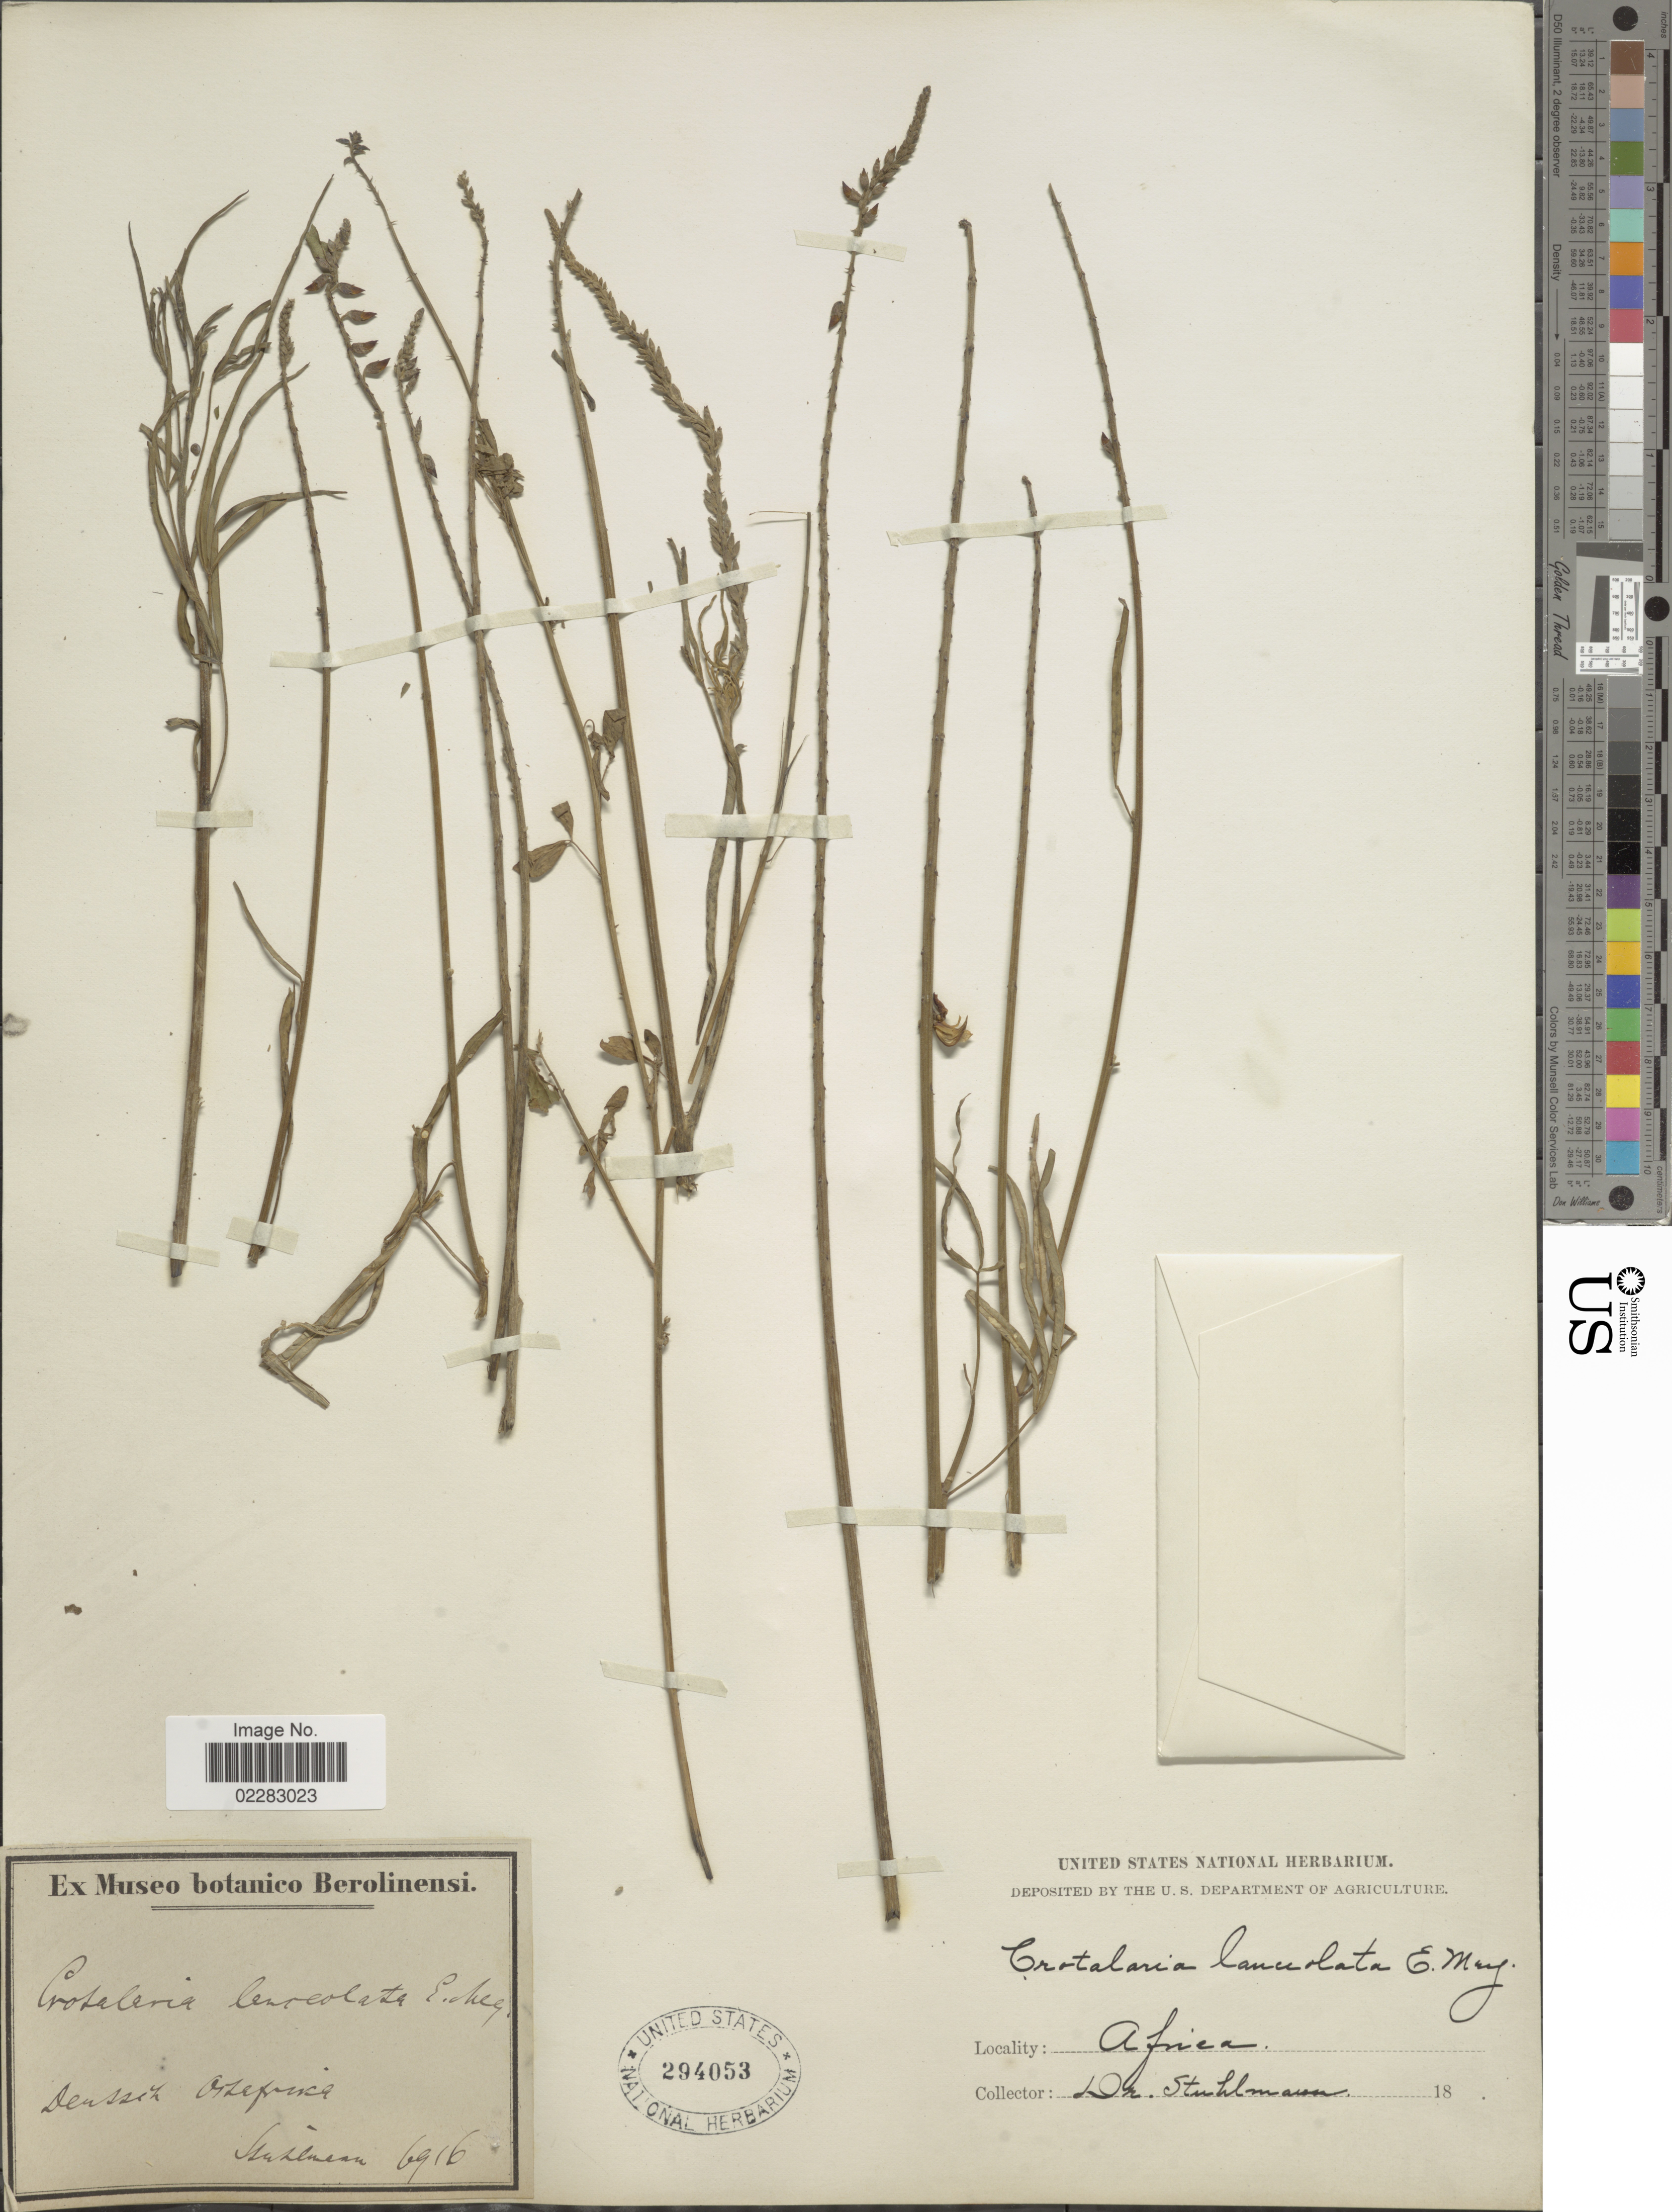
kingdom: Plantae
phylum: Tracheophyta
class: Magnoliopsida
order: Fabales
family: Fabaceae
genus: Crotalaria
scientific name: Crotalaria lanceolata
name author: E. Mey.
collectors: -. Stuhlmann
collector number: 6916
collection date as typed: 18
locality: Desert Ostafrica. [interpreted]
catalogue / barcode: US 294053